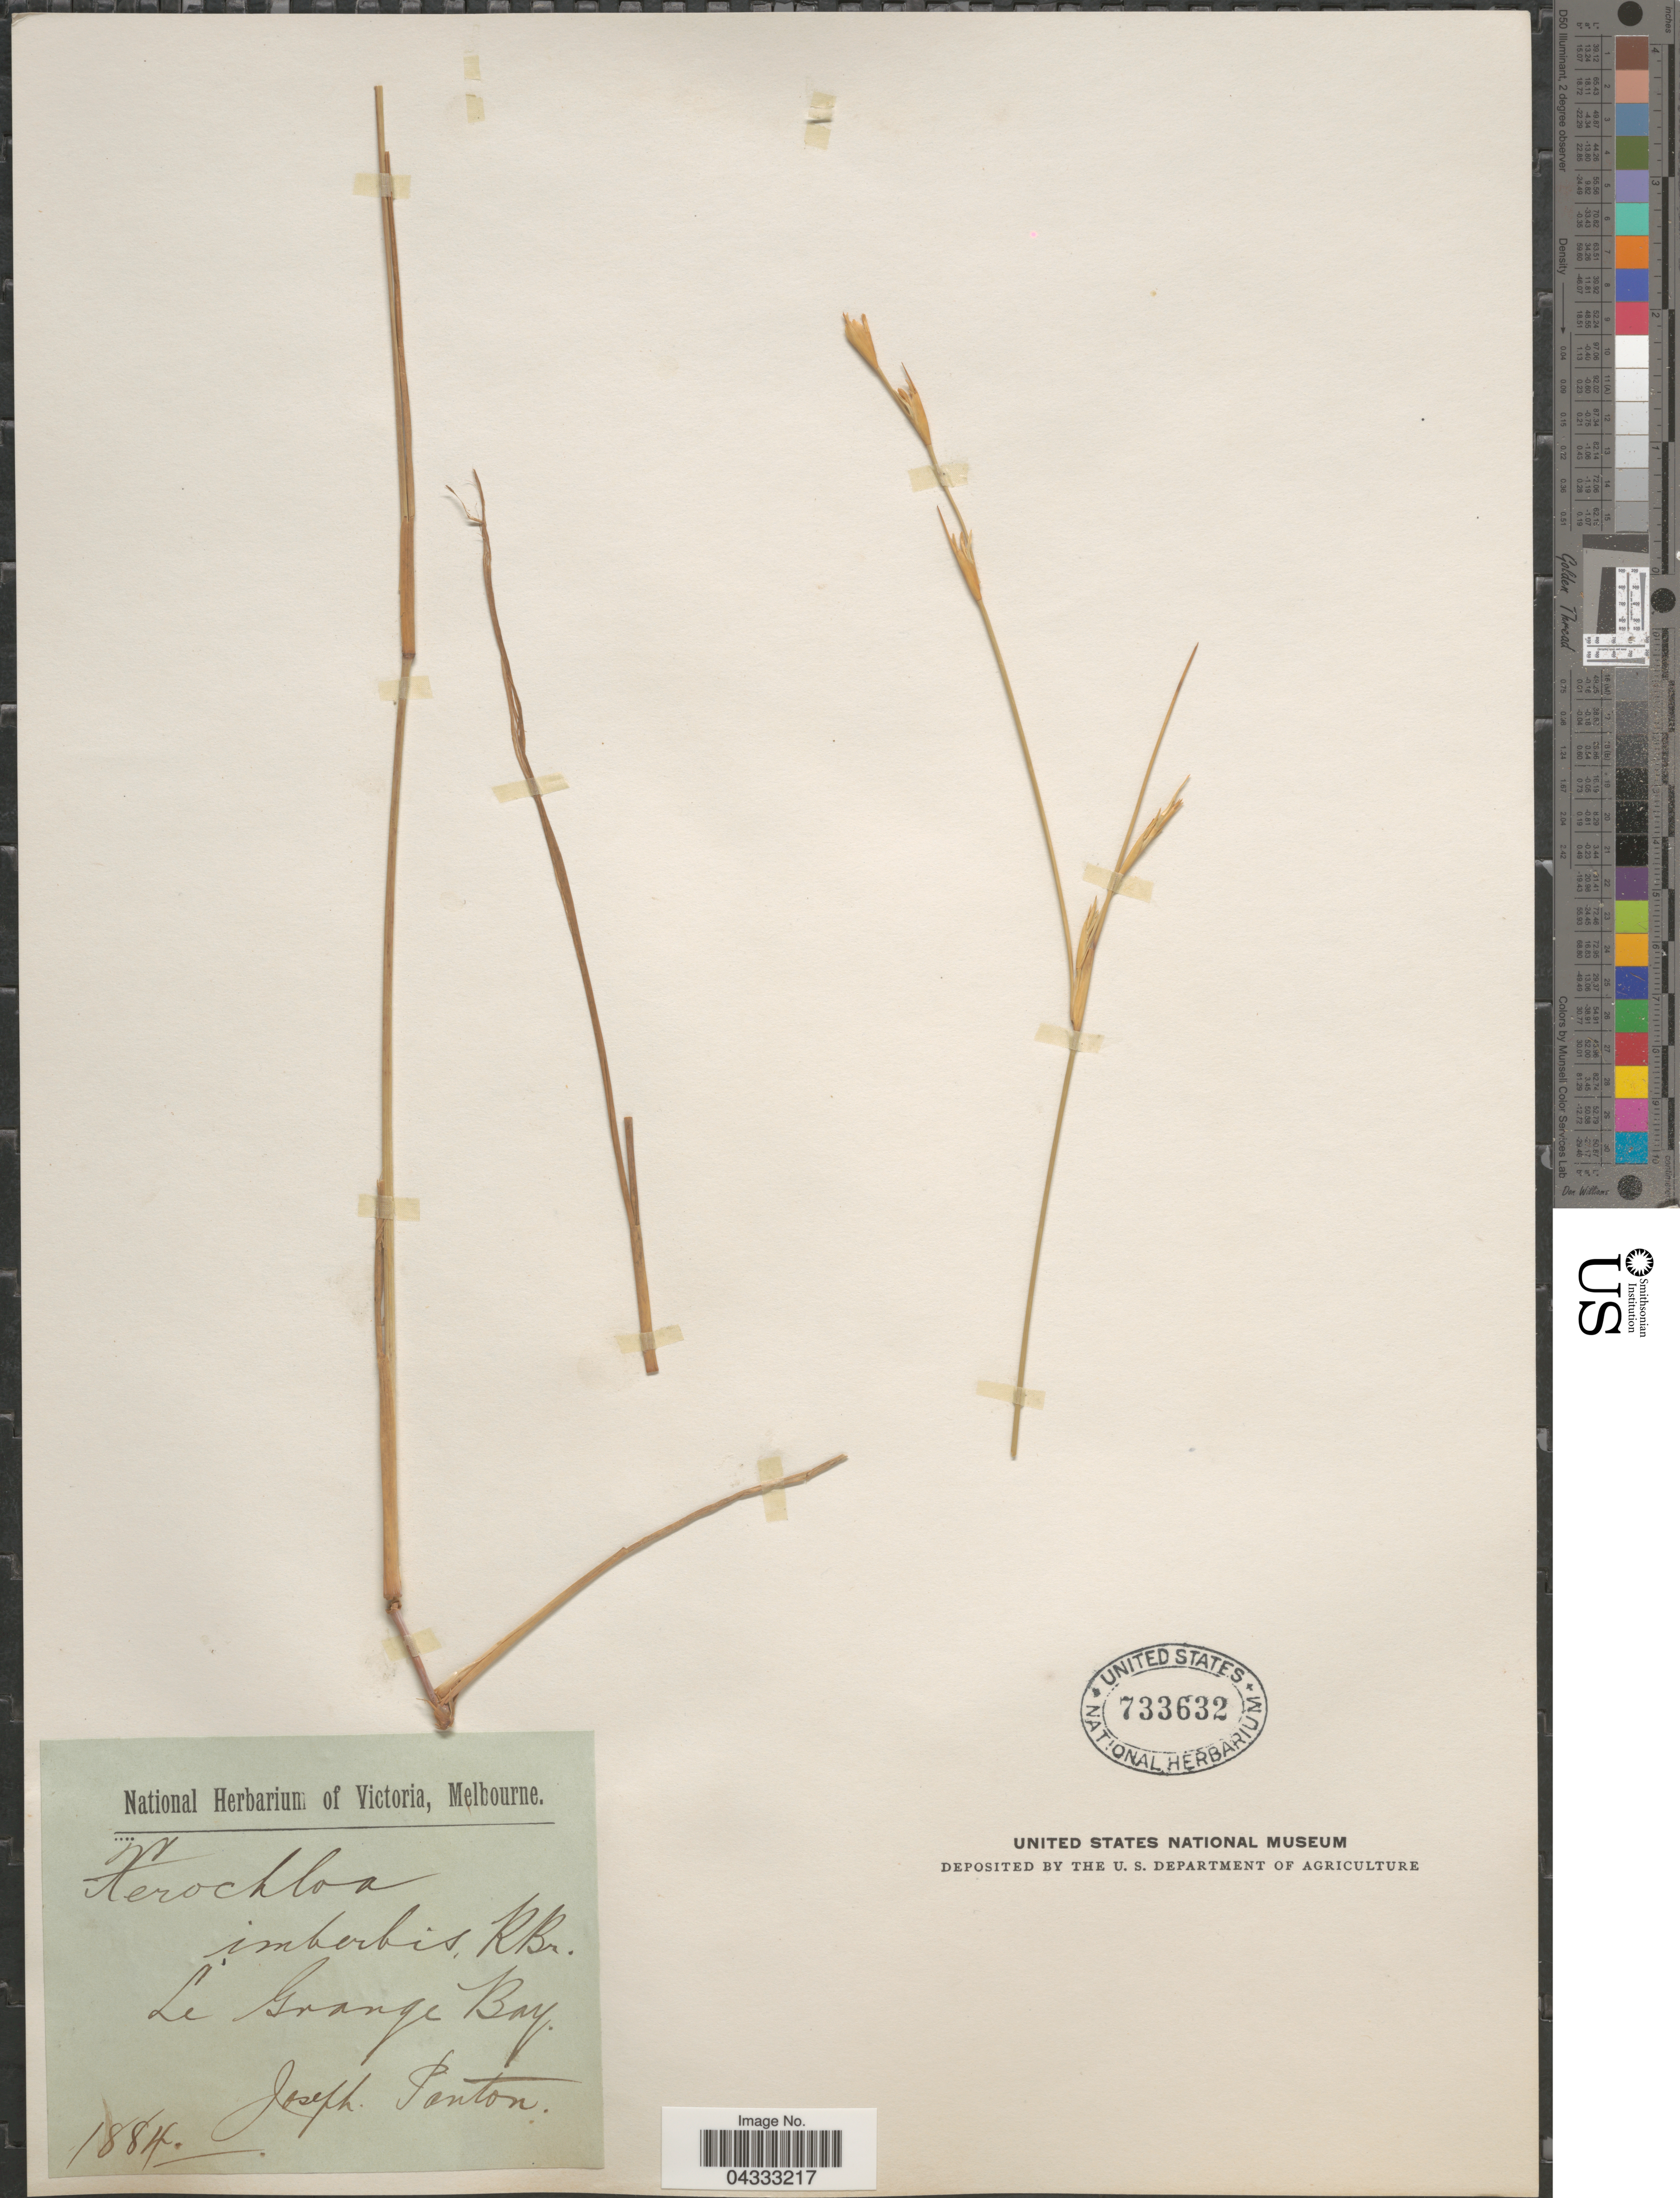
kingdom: Plantae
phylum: Tracheophyta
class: Liliopsida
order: Poales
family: Poaceae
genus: Xerochloa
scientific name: Xerochloa imberbis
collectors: J. Ponton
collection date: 1884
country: Australia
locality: Le Grange Bay.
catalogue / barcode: US 733632